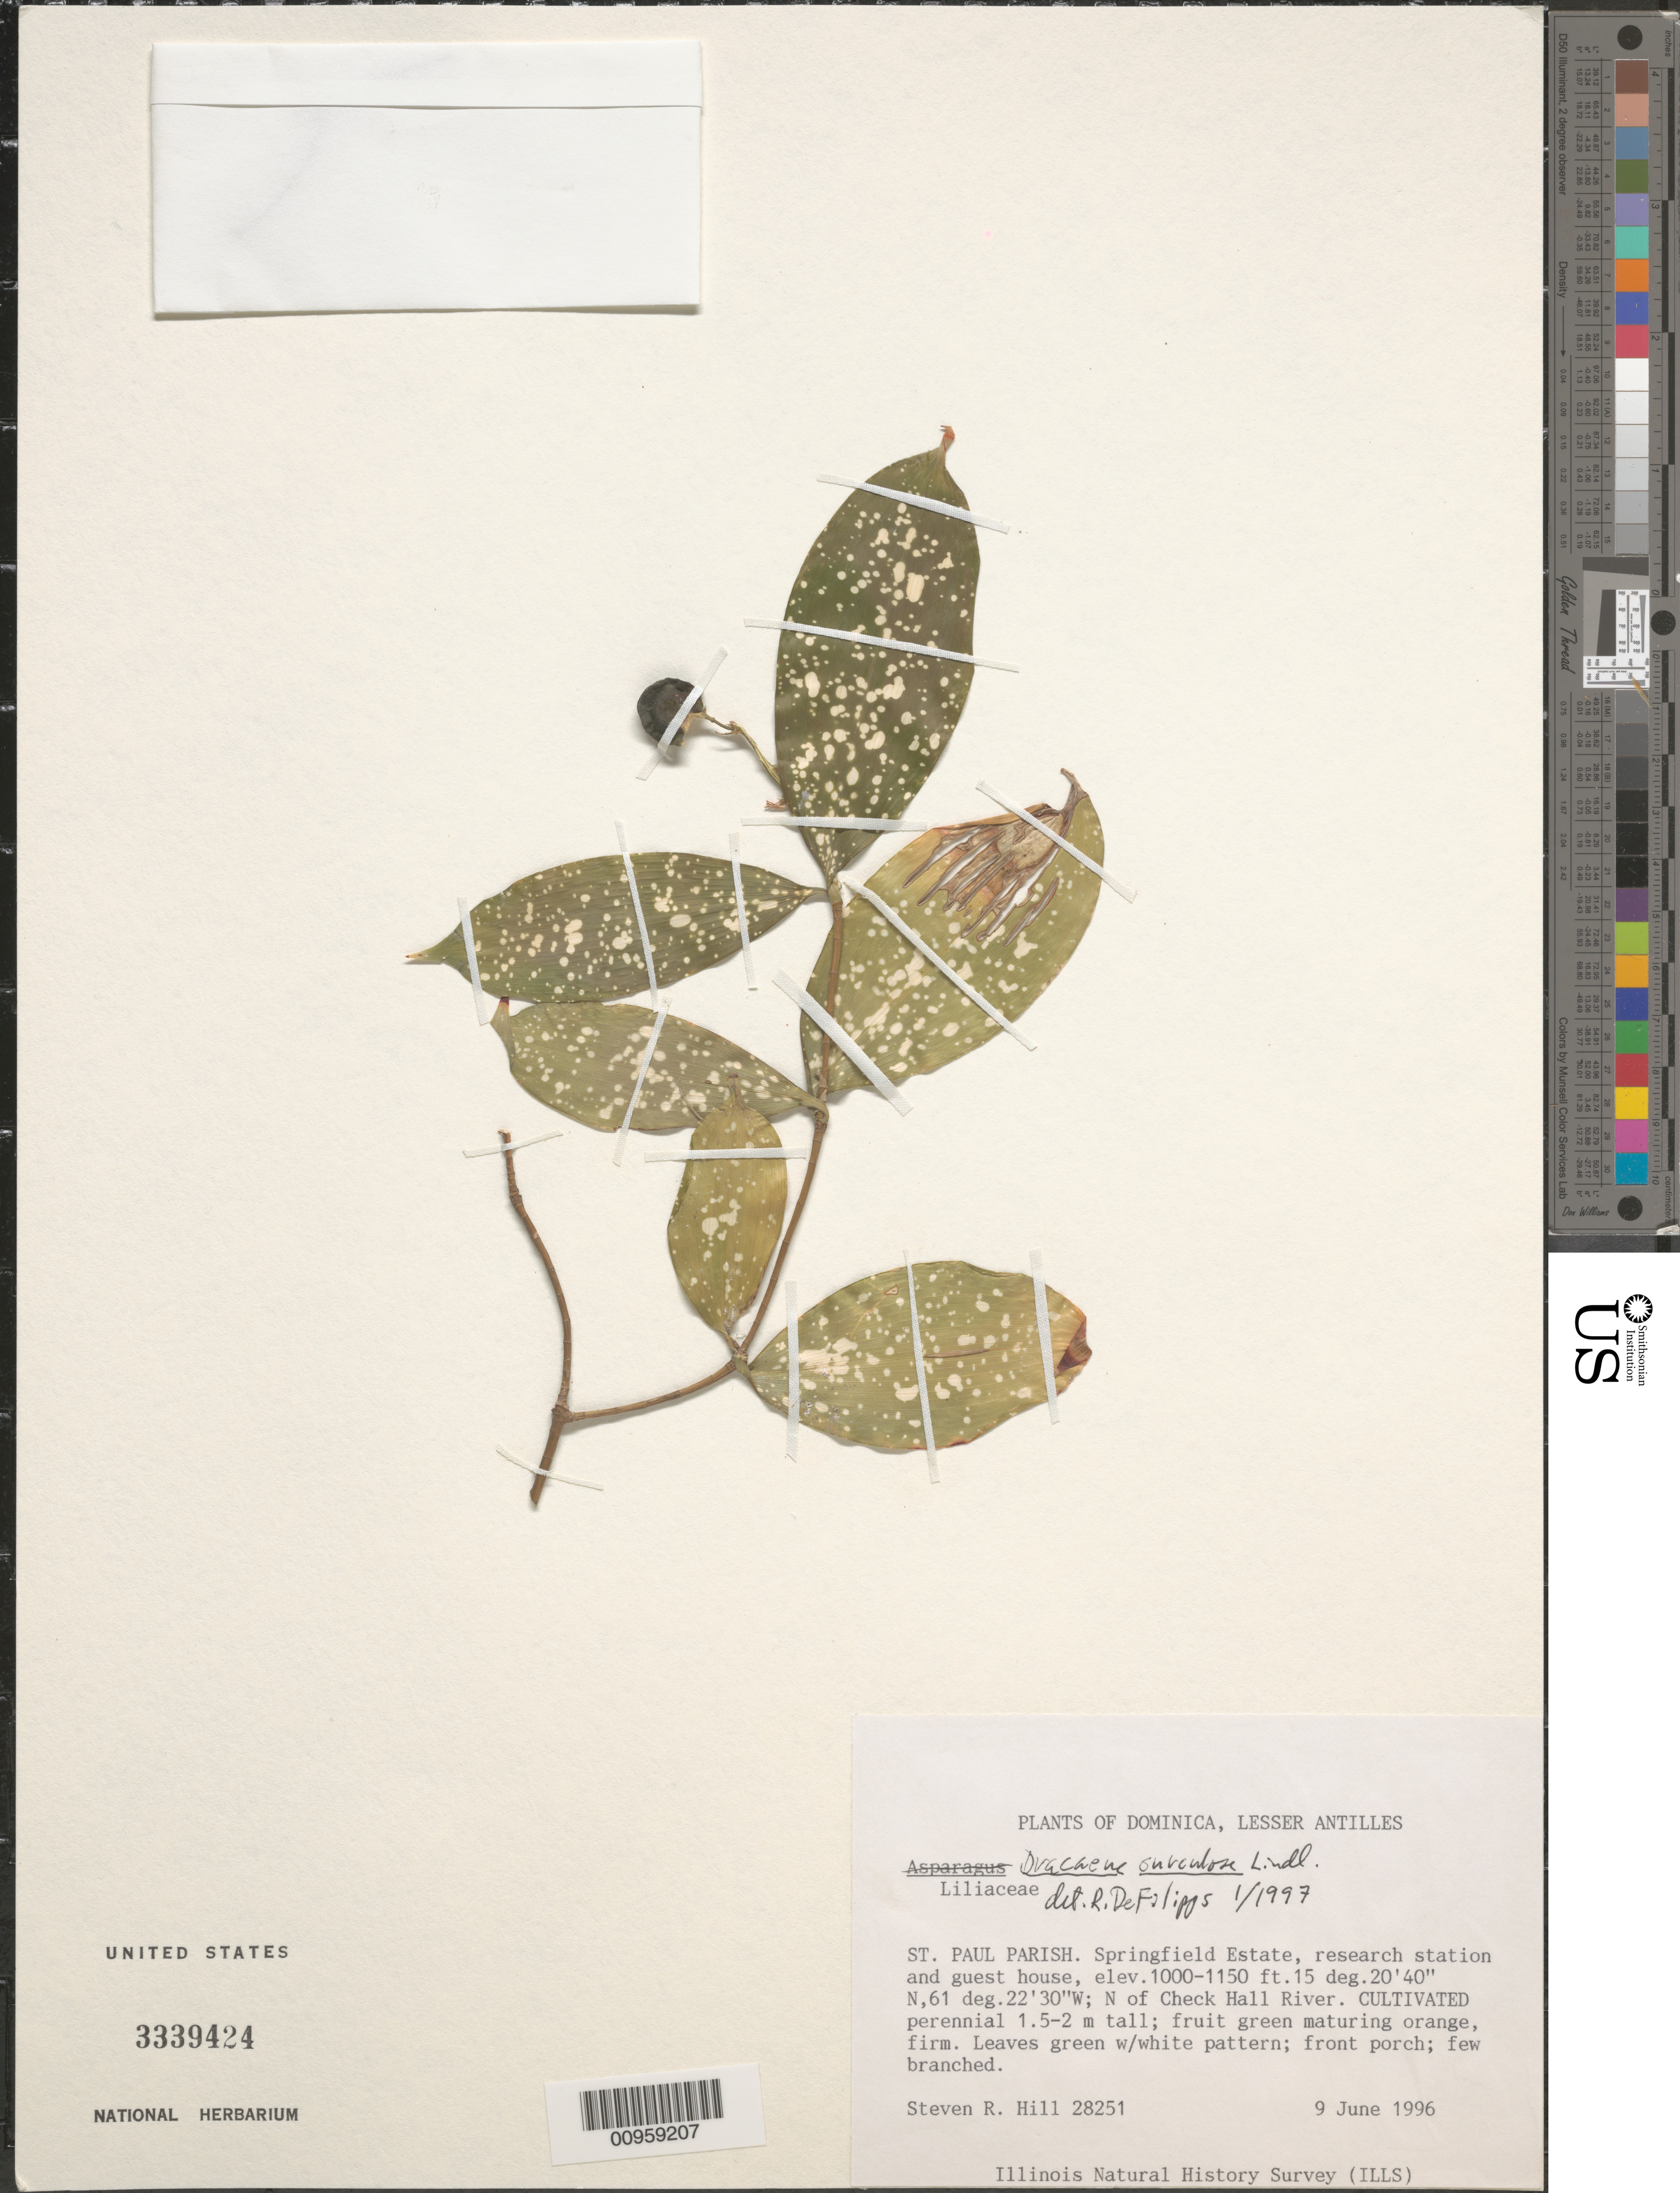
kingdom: Plantae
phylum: Tracheophyta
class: Liliopsida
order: Asparagales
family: Asparagaceae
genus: Dracaena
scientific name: Dracaena surculosa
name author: Lindl.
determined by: DeFilipps, R. A.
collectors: S. R. Hill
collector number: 28251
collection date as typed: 09 Jun 1996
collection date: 1996-06-09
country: Dominica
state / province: St. Paul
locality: Springfield Estate, research station and guest house, N of Check Hall River, front porch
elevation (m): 305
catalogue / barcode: US 3339424